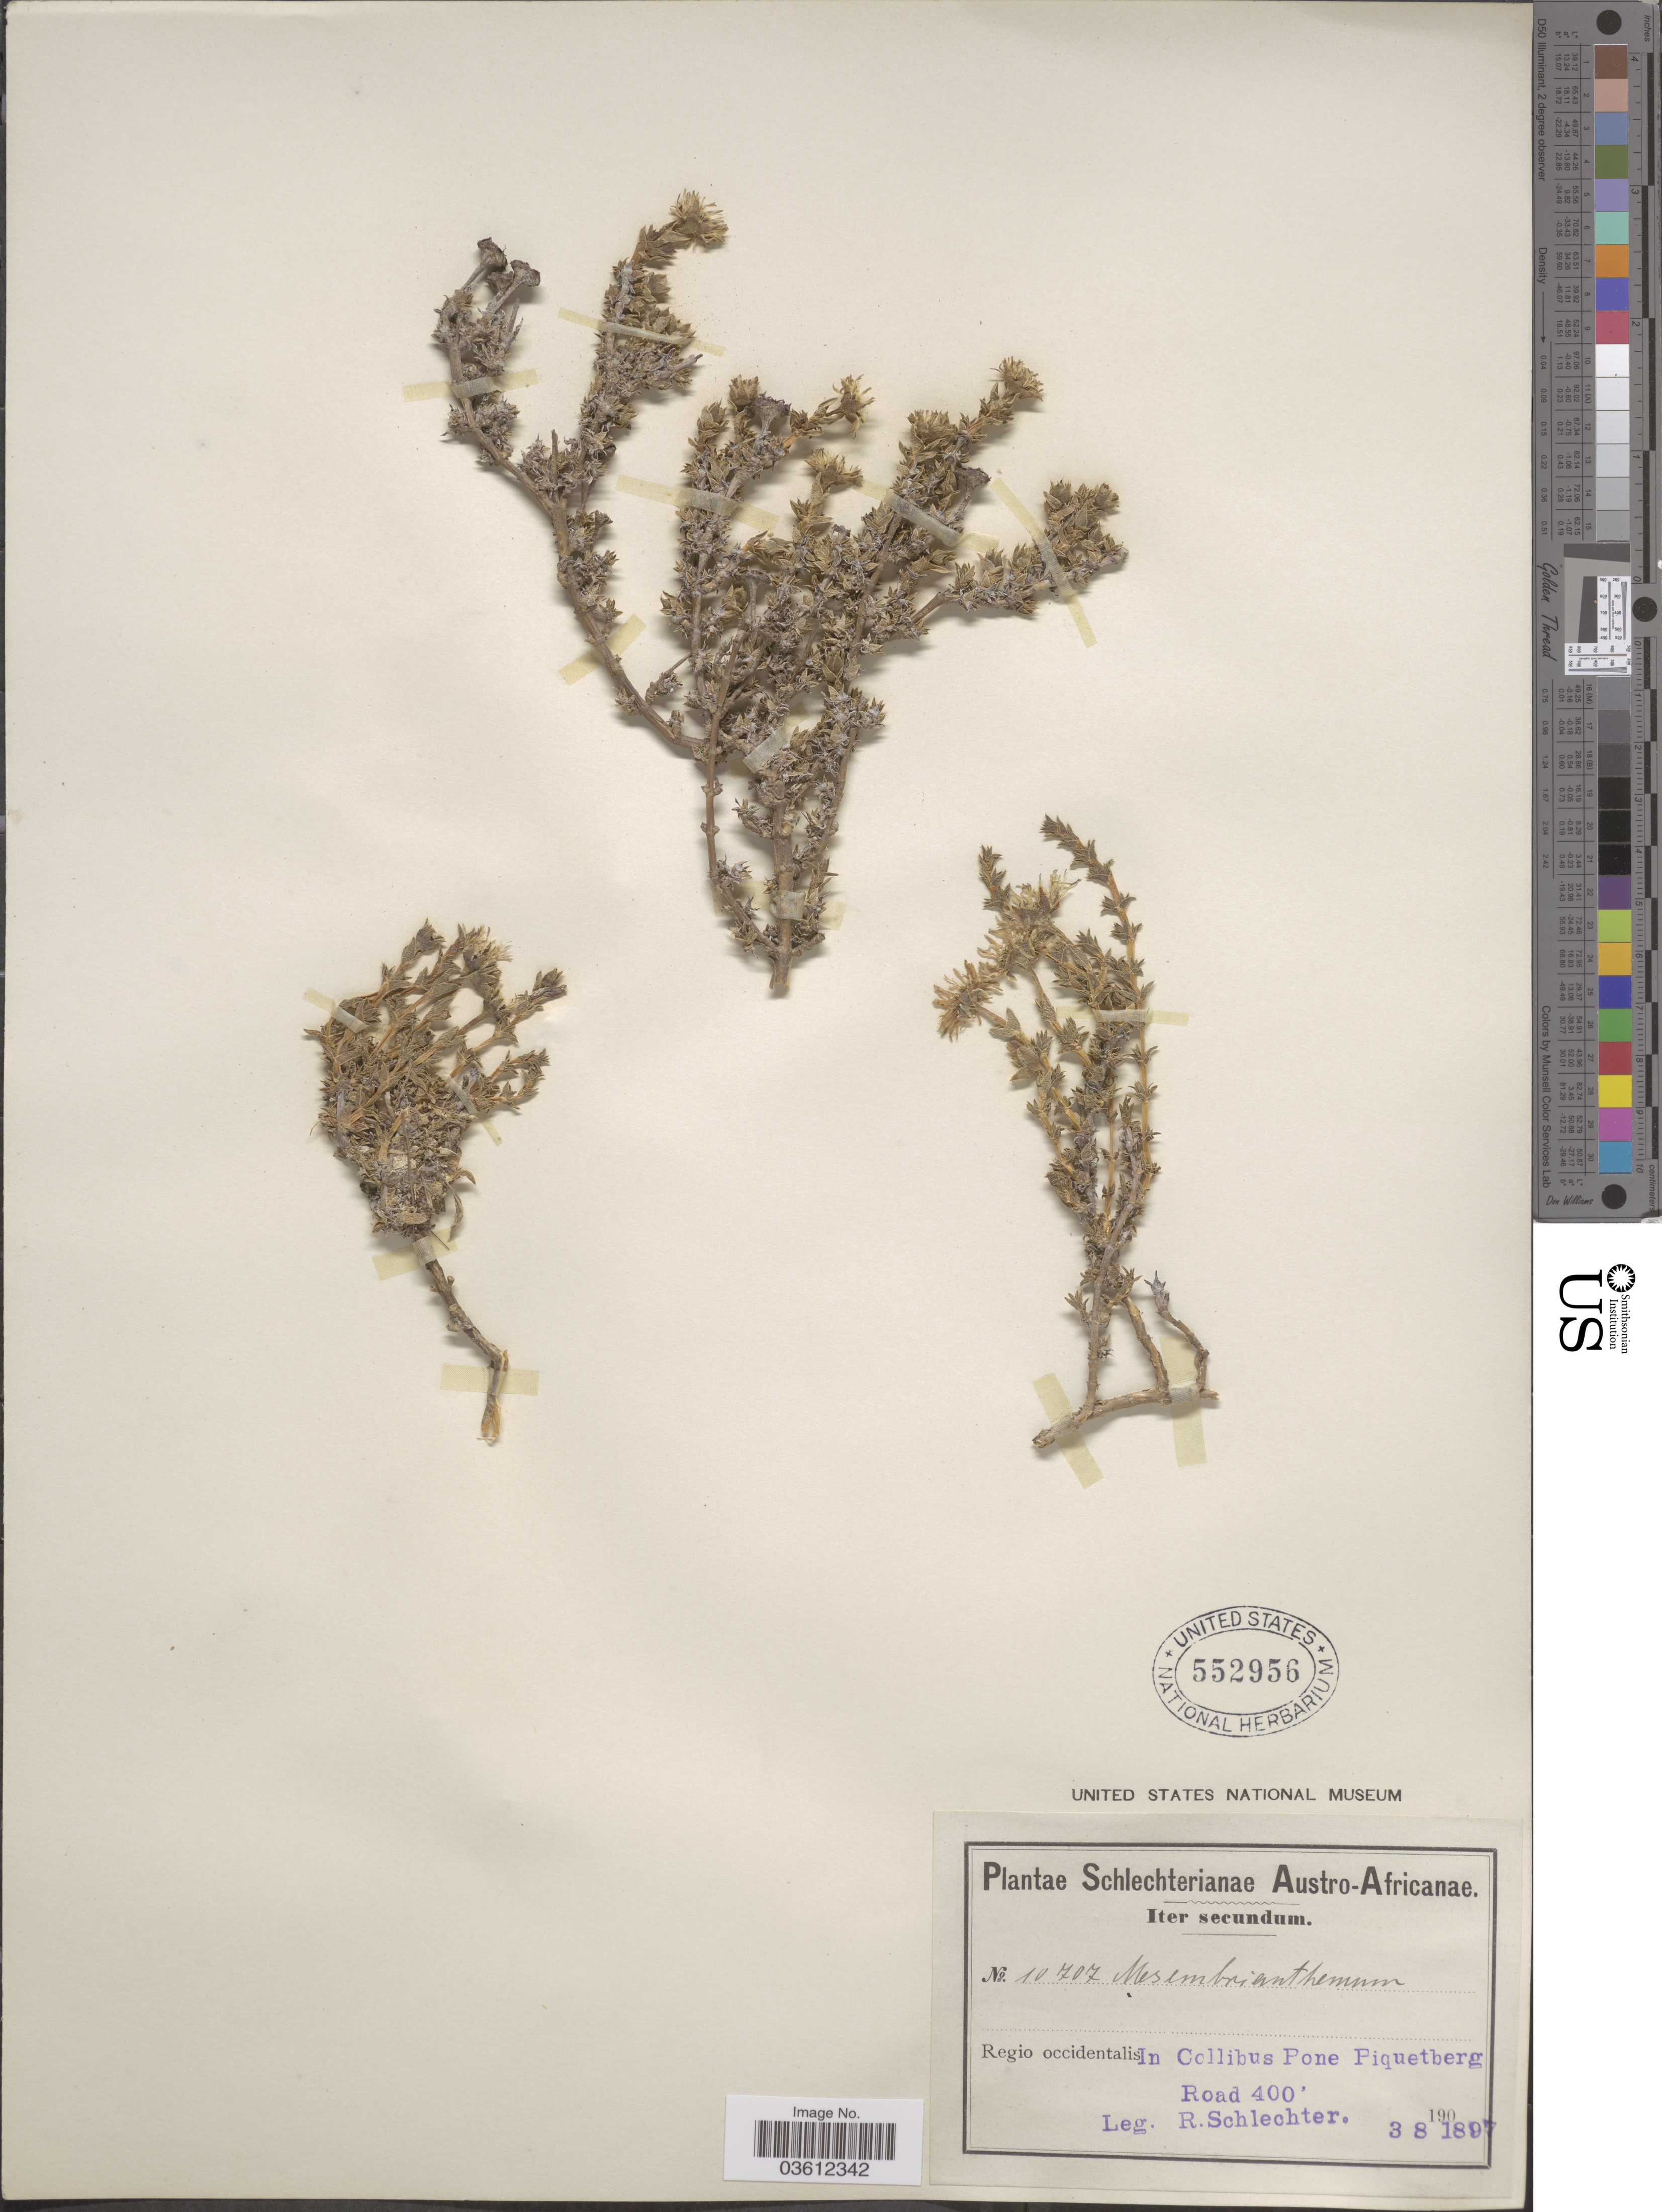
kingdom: Plantae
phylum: Tracheophyta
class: Magnoliopsida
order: Caryophyllales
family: Aizoaceae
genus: Ruschia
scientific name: Ruschia sp.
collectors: F. R. R. Schlechter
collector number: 10707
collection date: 1897-08-03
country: South Africa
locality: Austro-Africanae. Regio occidentalis. In Collibus Pone Piquetberg Road.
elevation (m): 122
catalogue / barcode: US 552956